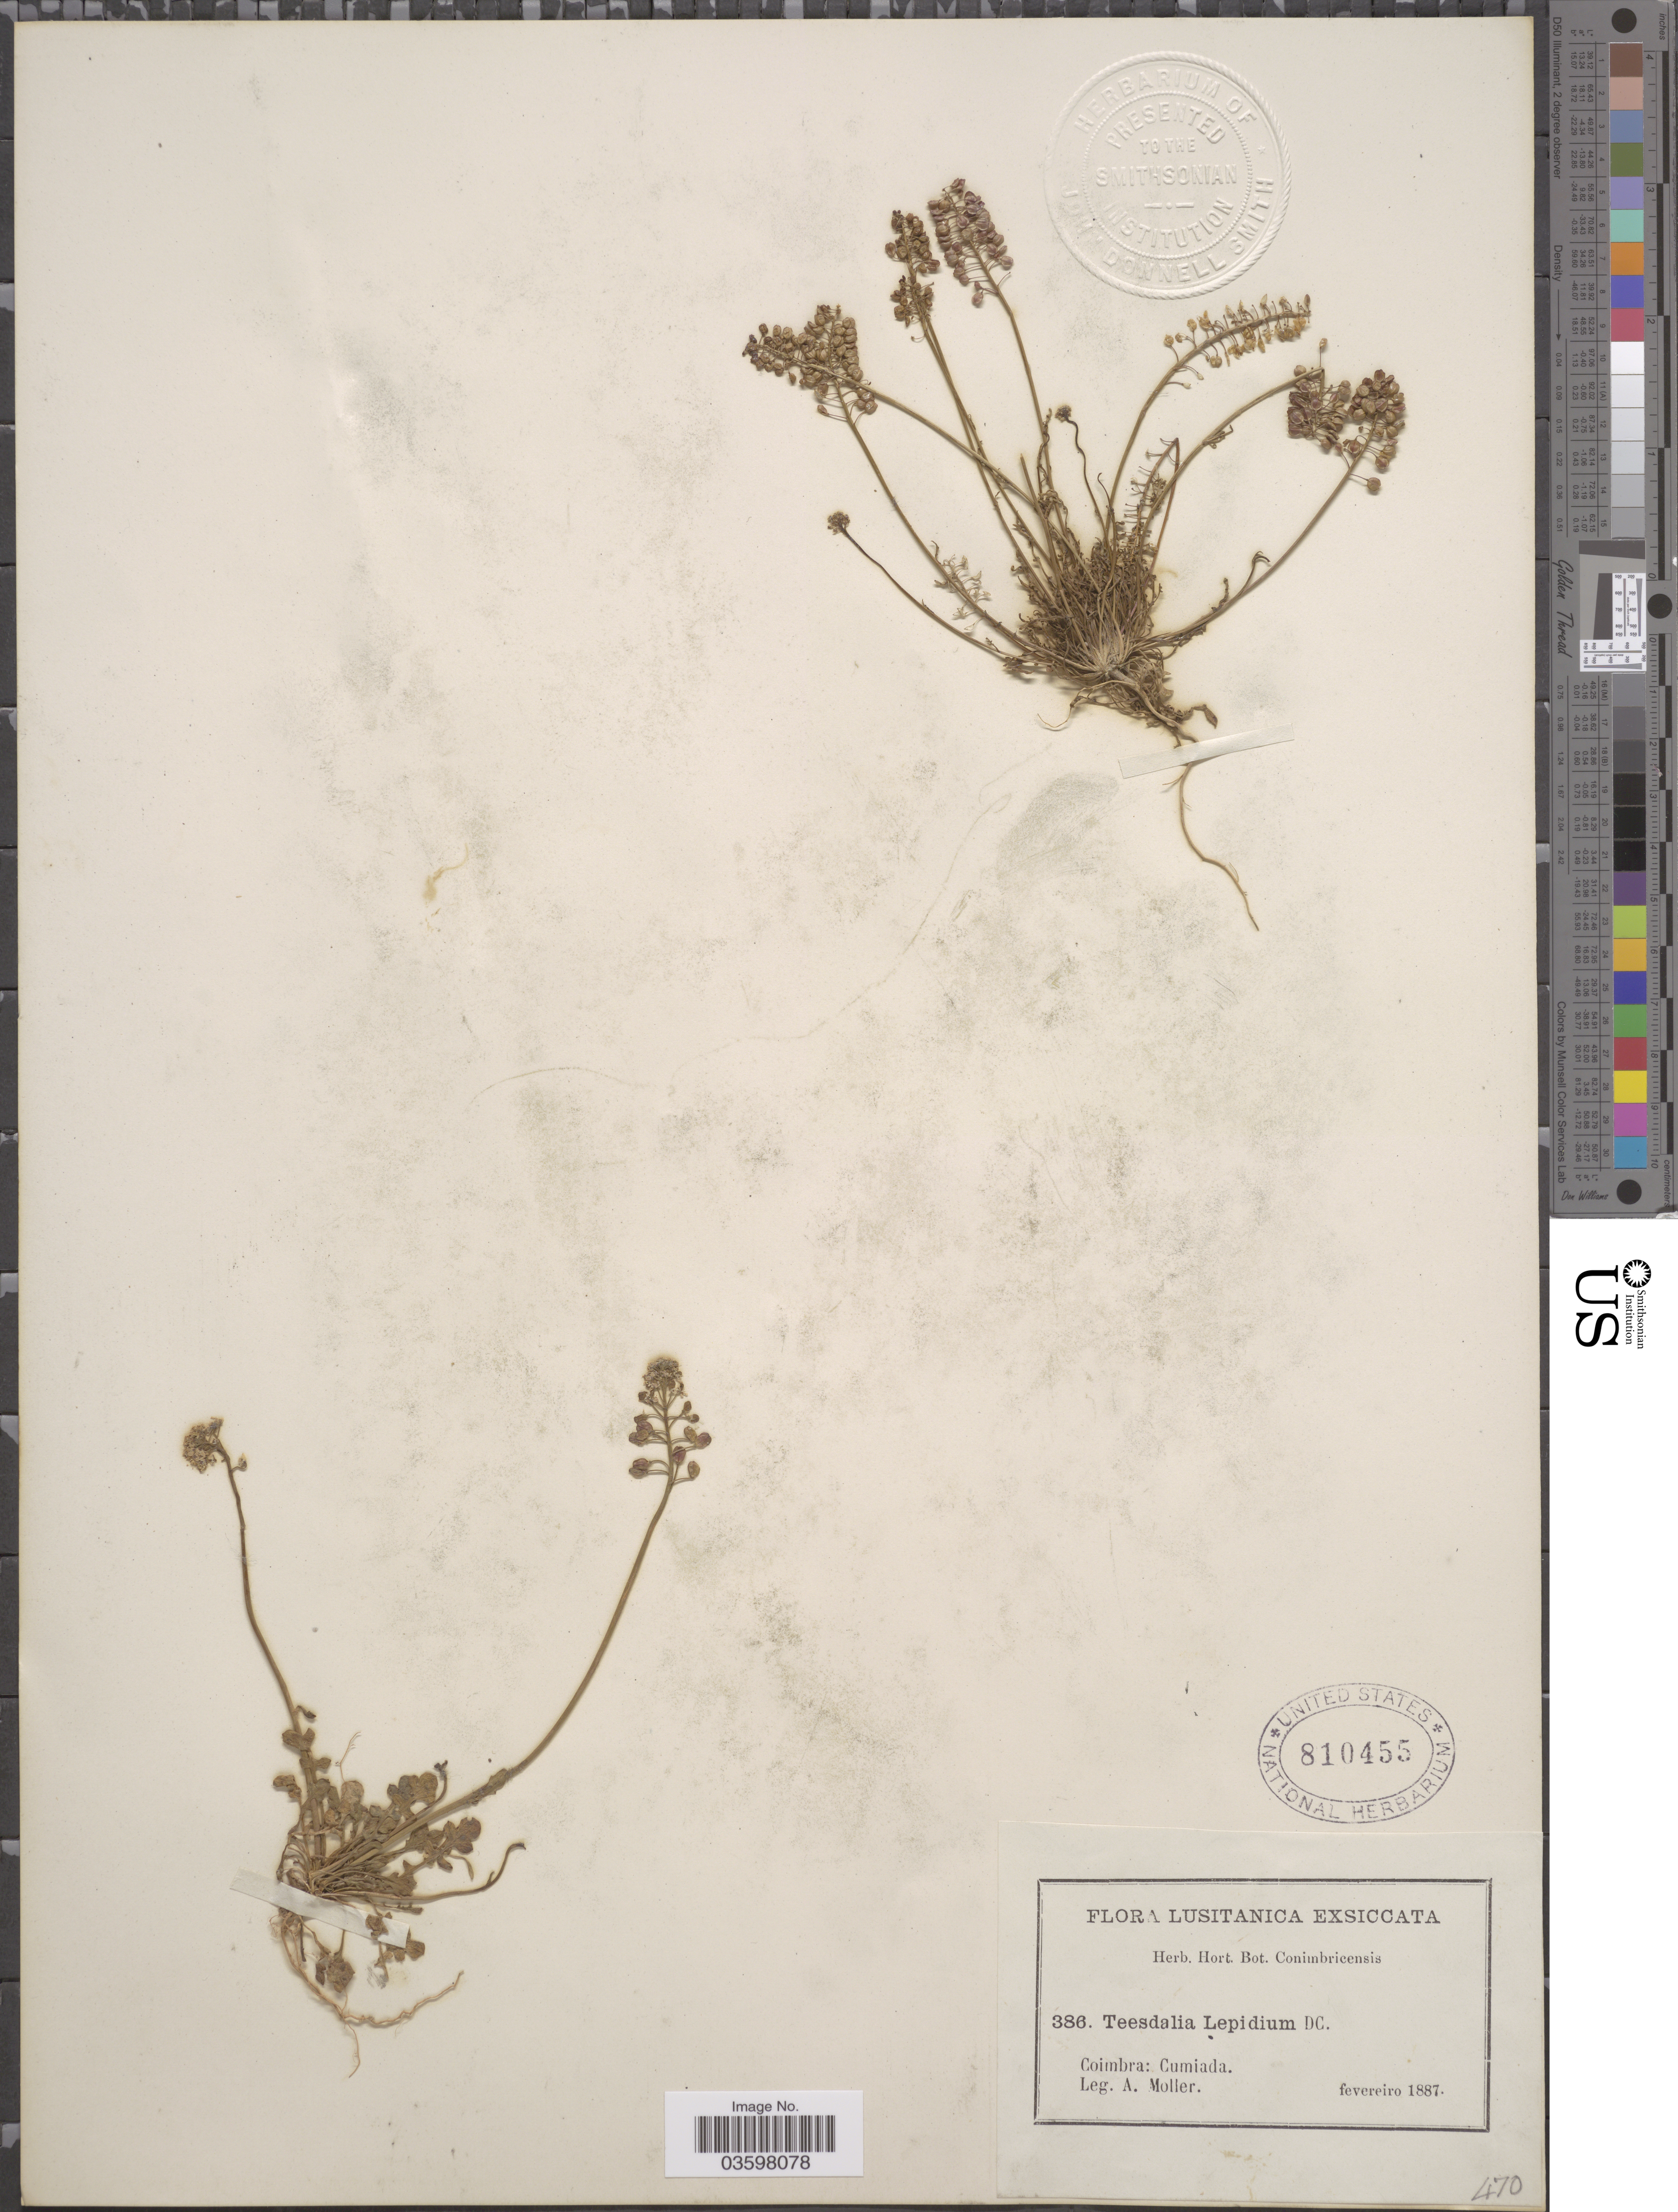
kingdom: Plantae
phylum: Tracheophyta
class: Magnoliopsida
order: Brassicales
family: Brassicaceae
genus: Teesdalia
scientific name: Teesdalia lepidium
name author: (DC.) DC.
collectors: A. Moller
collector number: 386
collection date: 1887-02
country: Portugal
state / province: Coimbra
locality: Lusitanica. Cumiada.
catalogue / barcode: US 810455